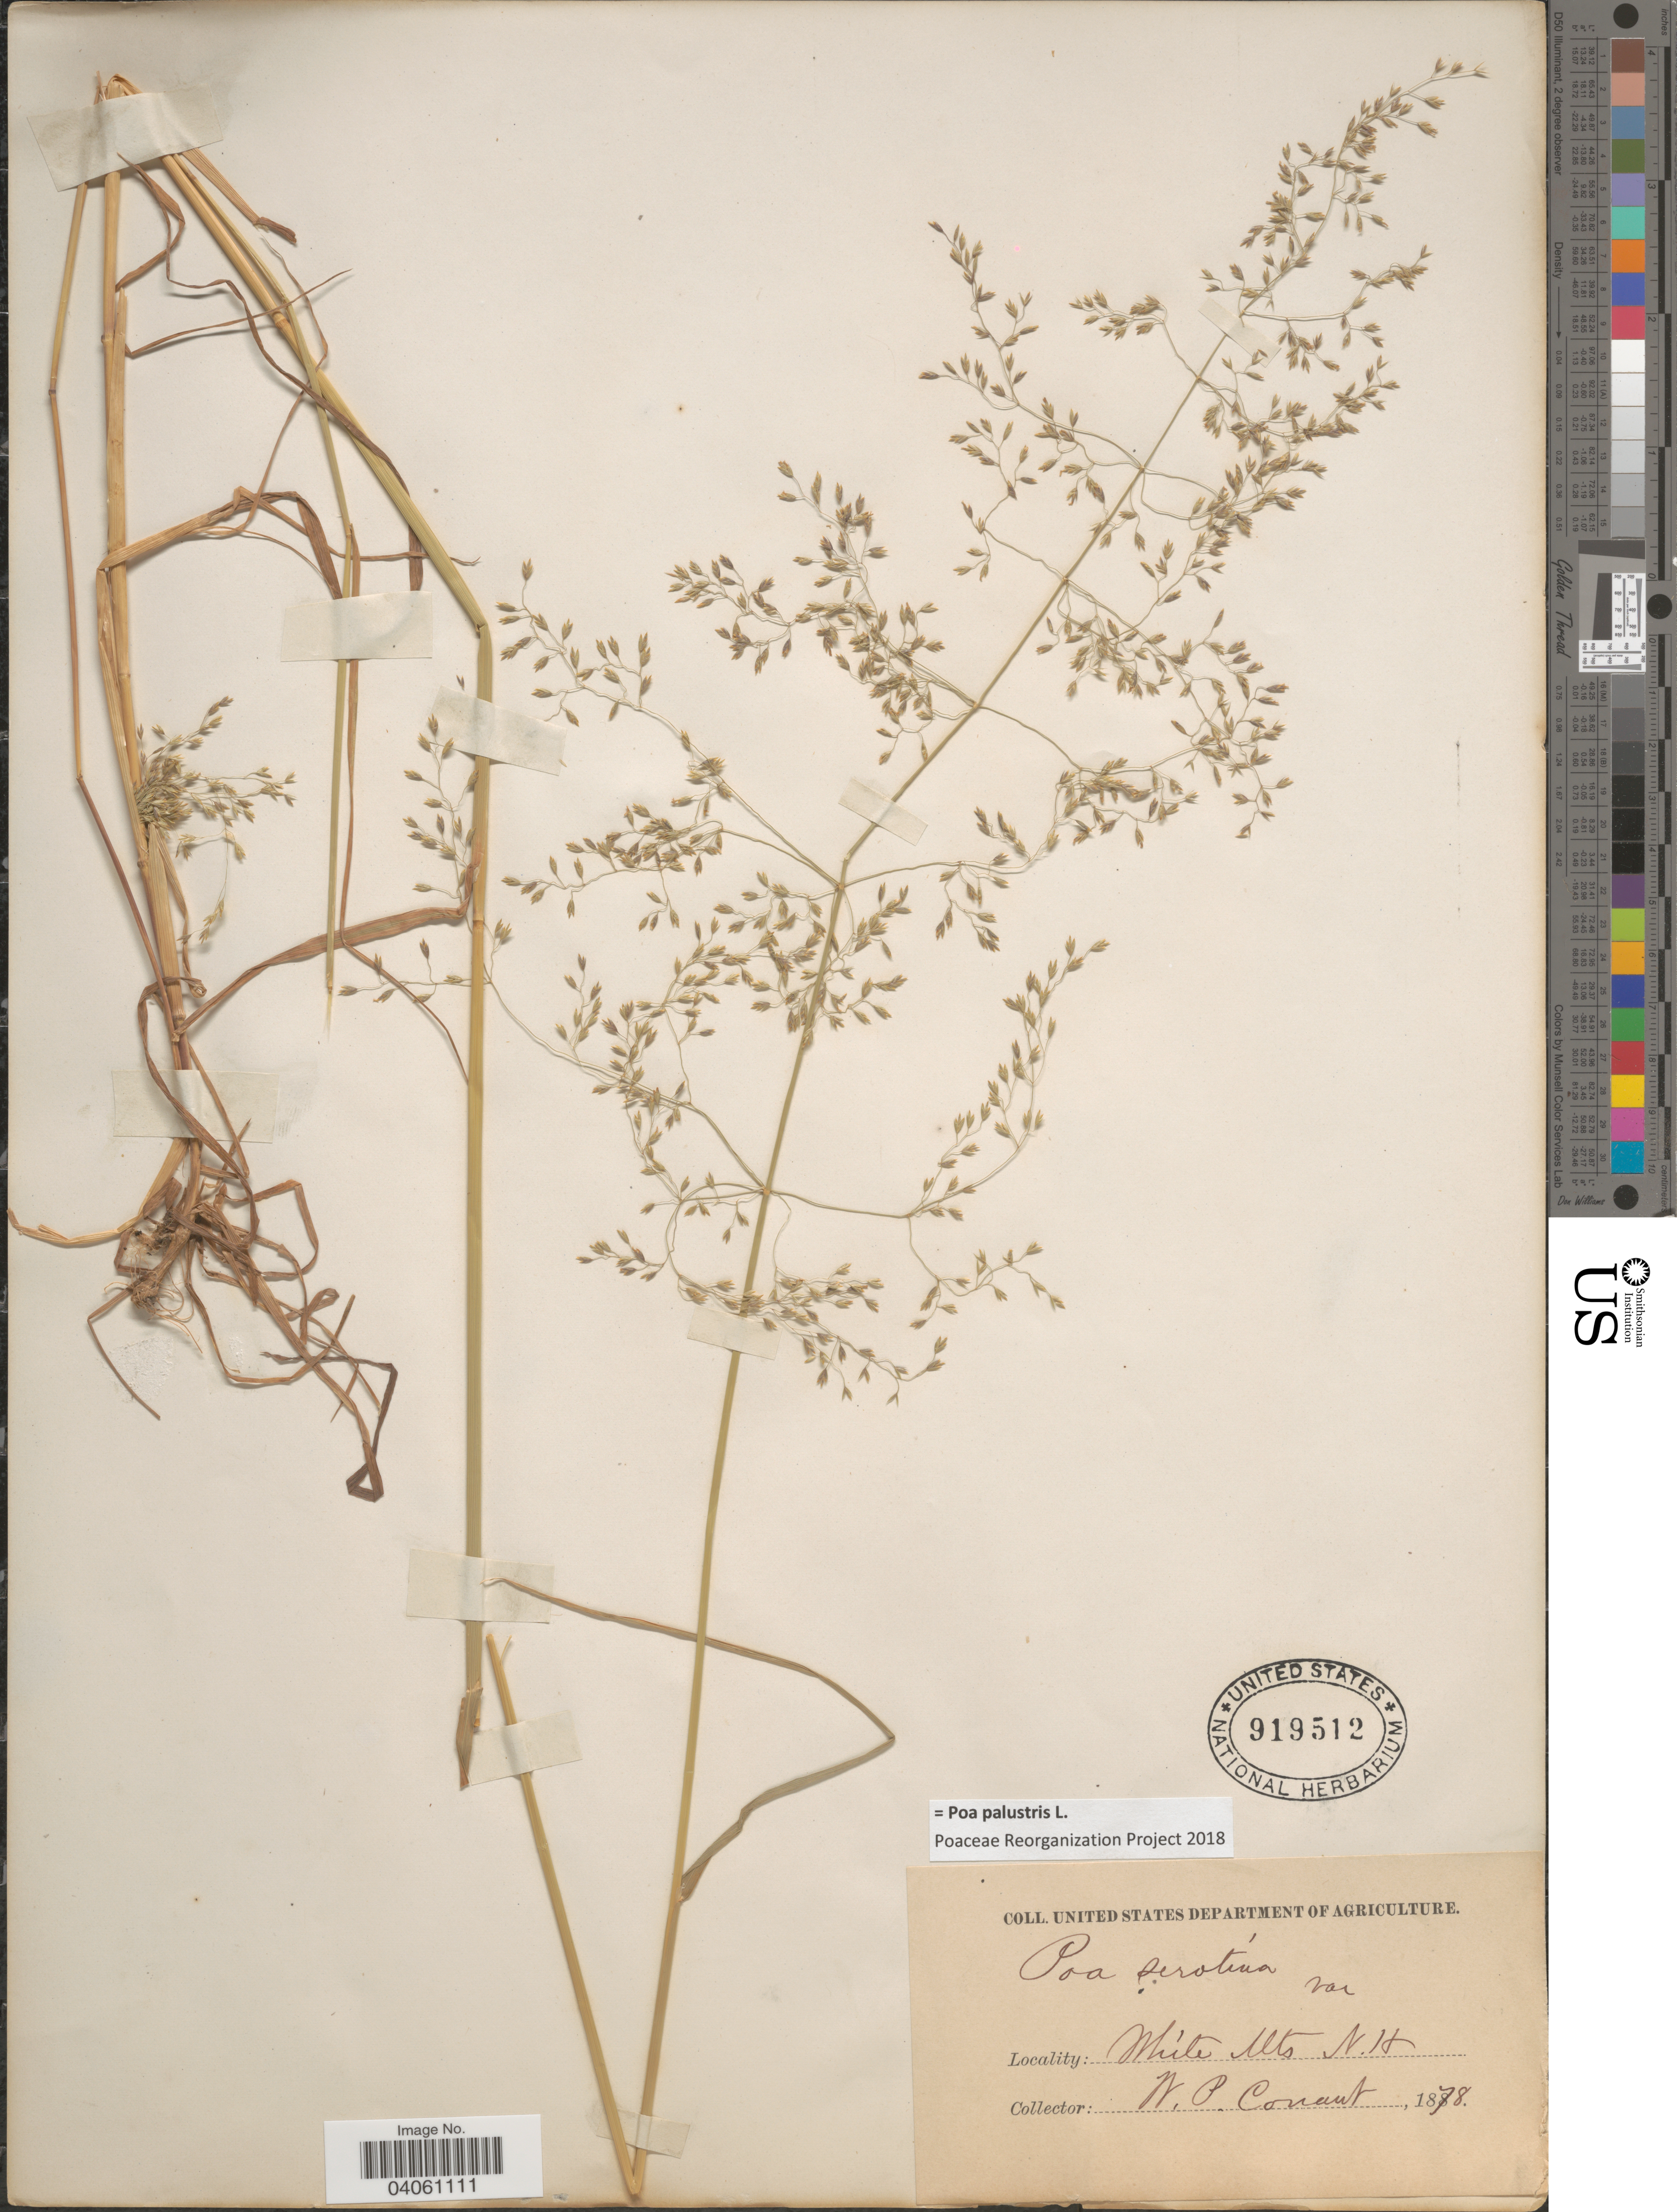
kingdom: Plantae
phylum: Tracheophyta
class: Liliopsida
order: Poales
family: Poaceae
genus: Poa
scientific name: Poa palustris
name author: L.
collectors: W. P. Conant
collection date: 1878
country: United States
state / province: New Hampshire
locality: White Mts.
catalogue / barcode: US 919512